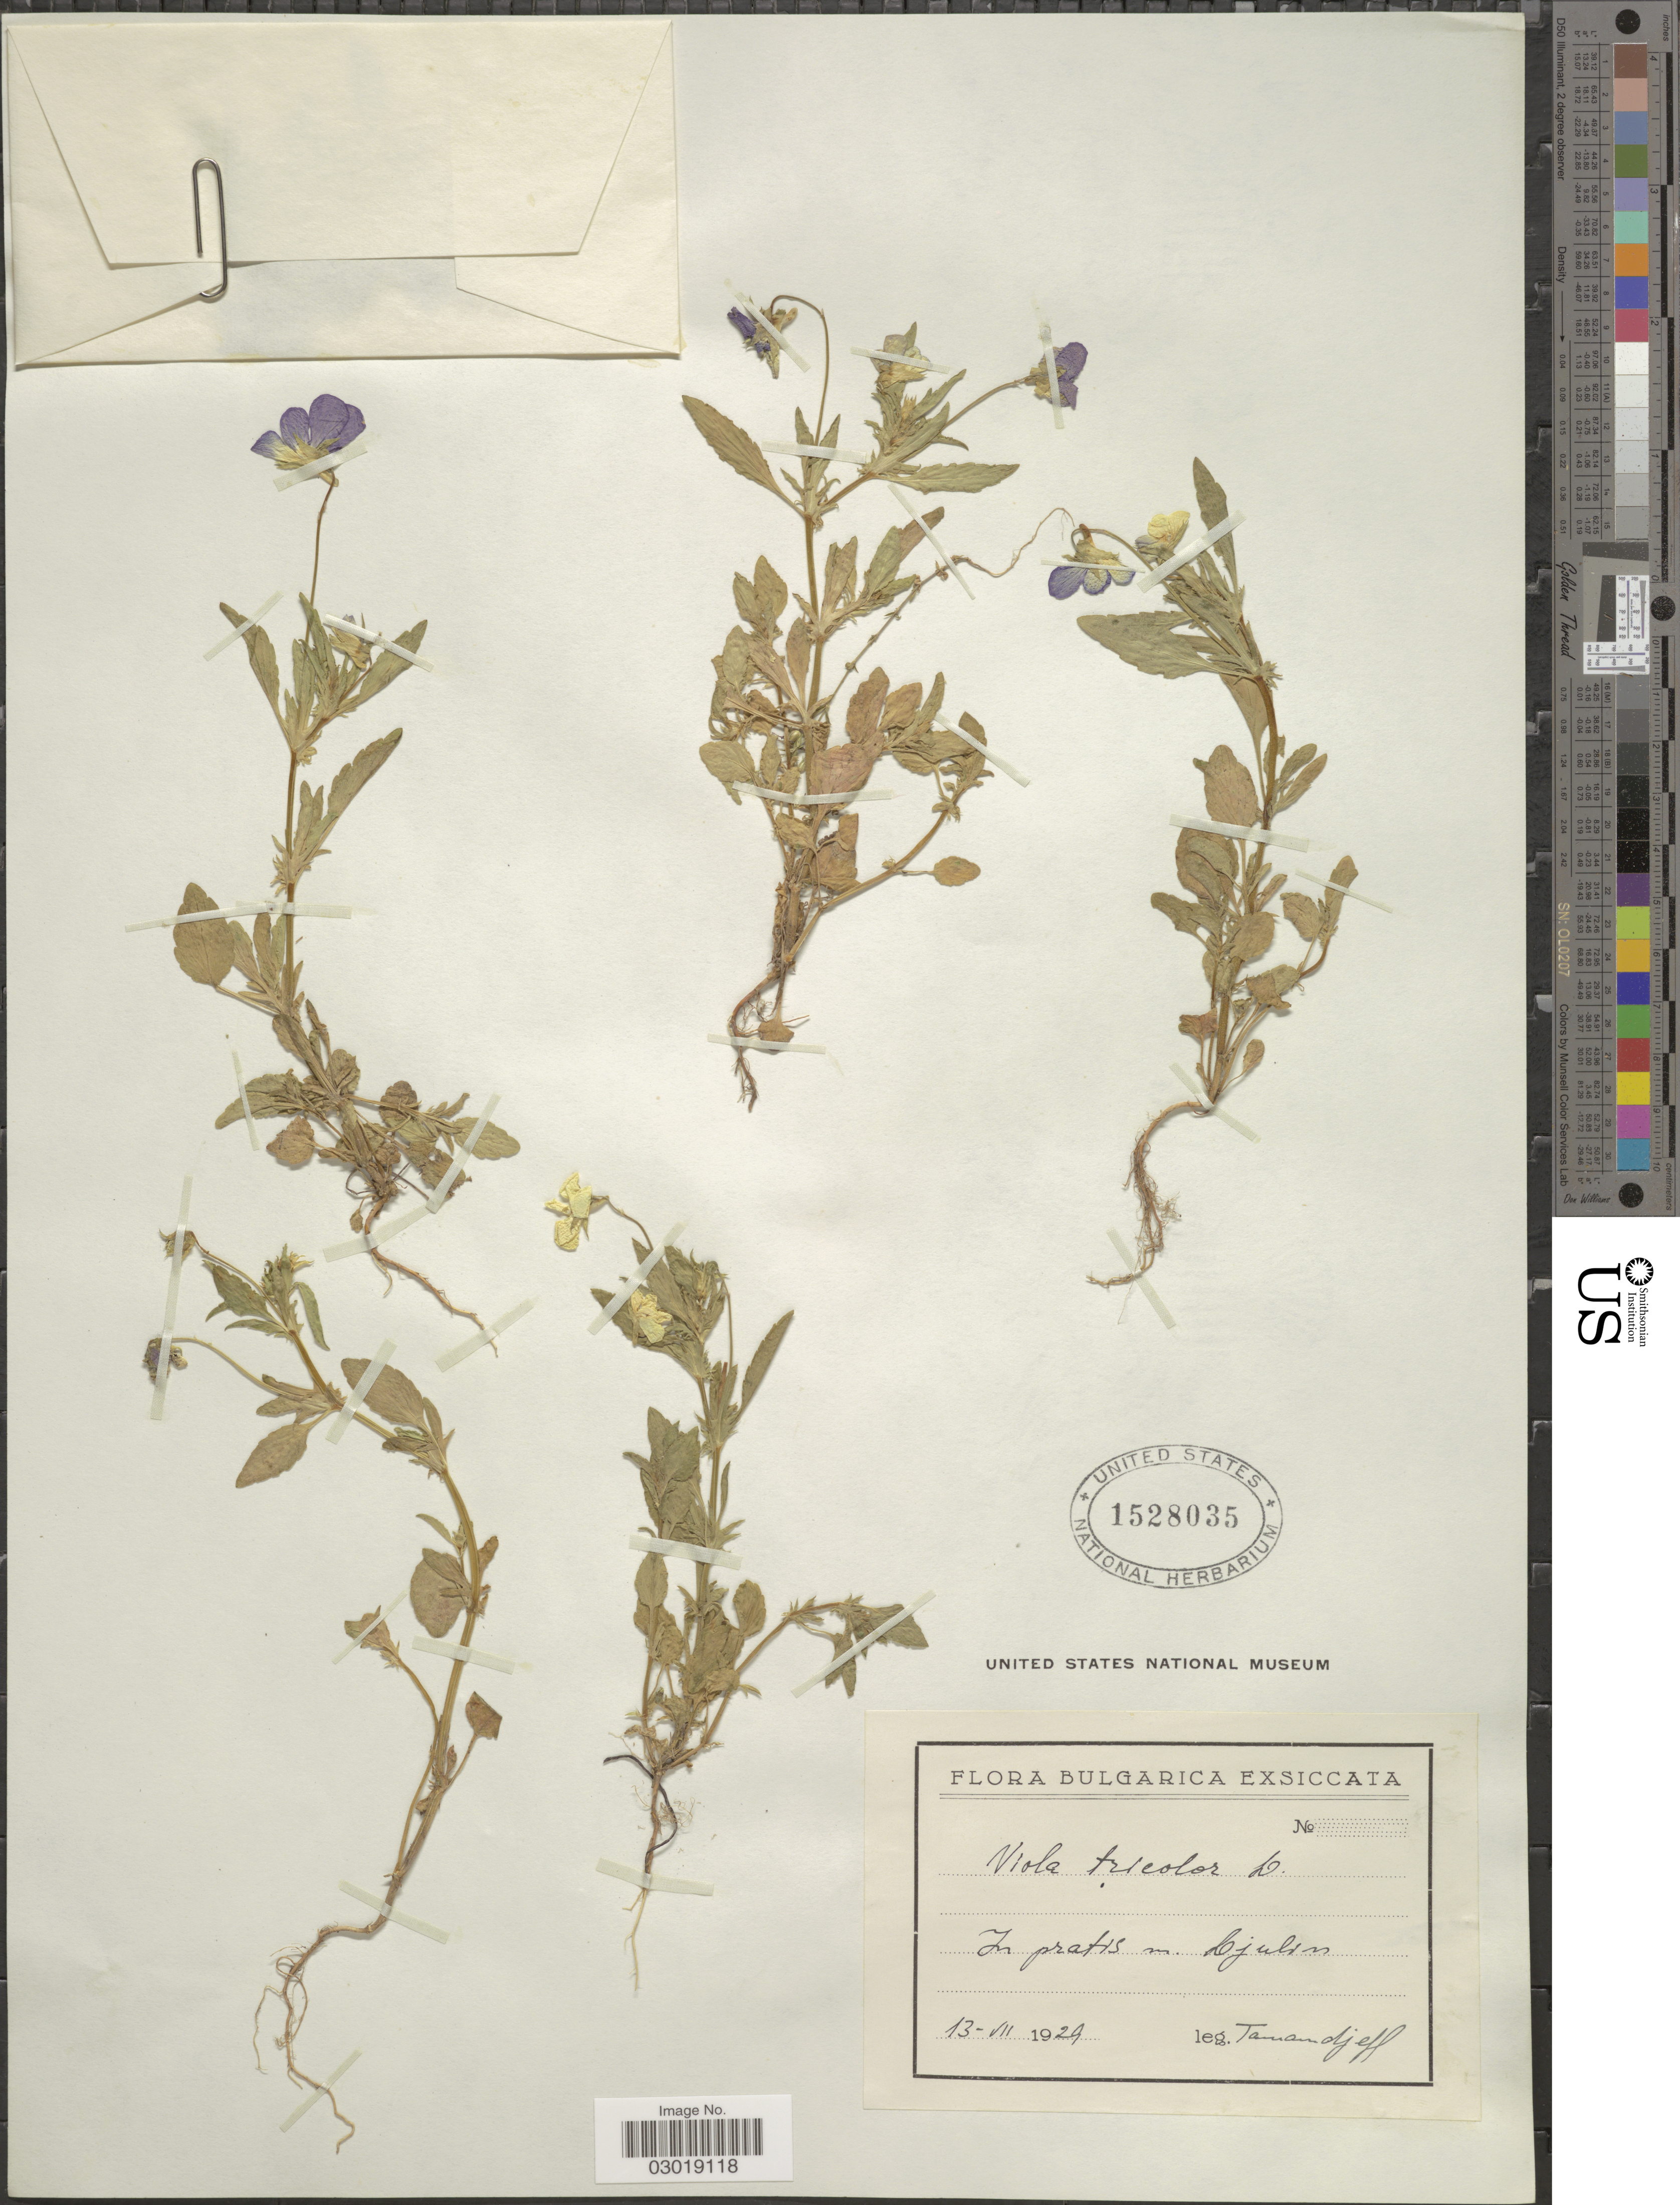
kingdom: Plantae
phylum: Tracheophyta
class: Magnoliopsida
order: Malpighiales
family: Violaceae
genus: Viola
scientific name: Viola tricolor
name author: L.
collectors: -. Tanandjeff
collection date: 1929-07-13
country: Bulgaria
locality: In pratis m. Djulin.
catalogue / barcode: US 1528035